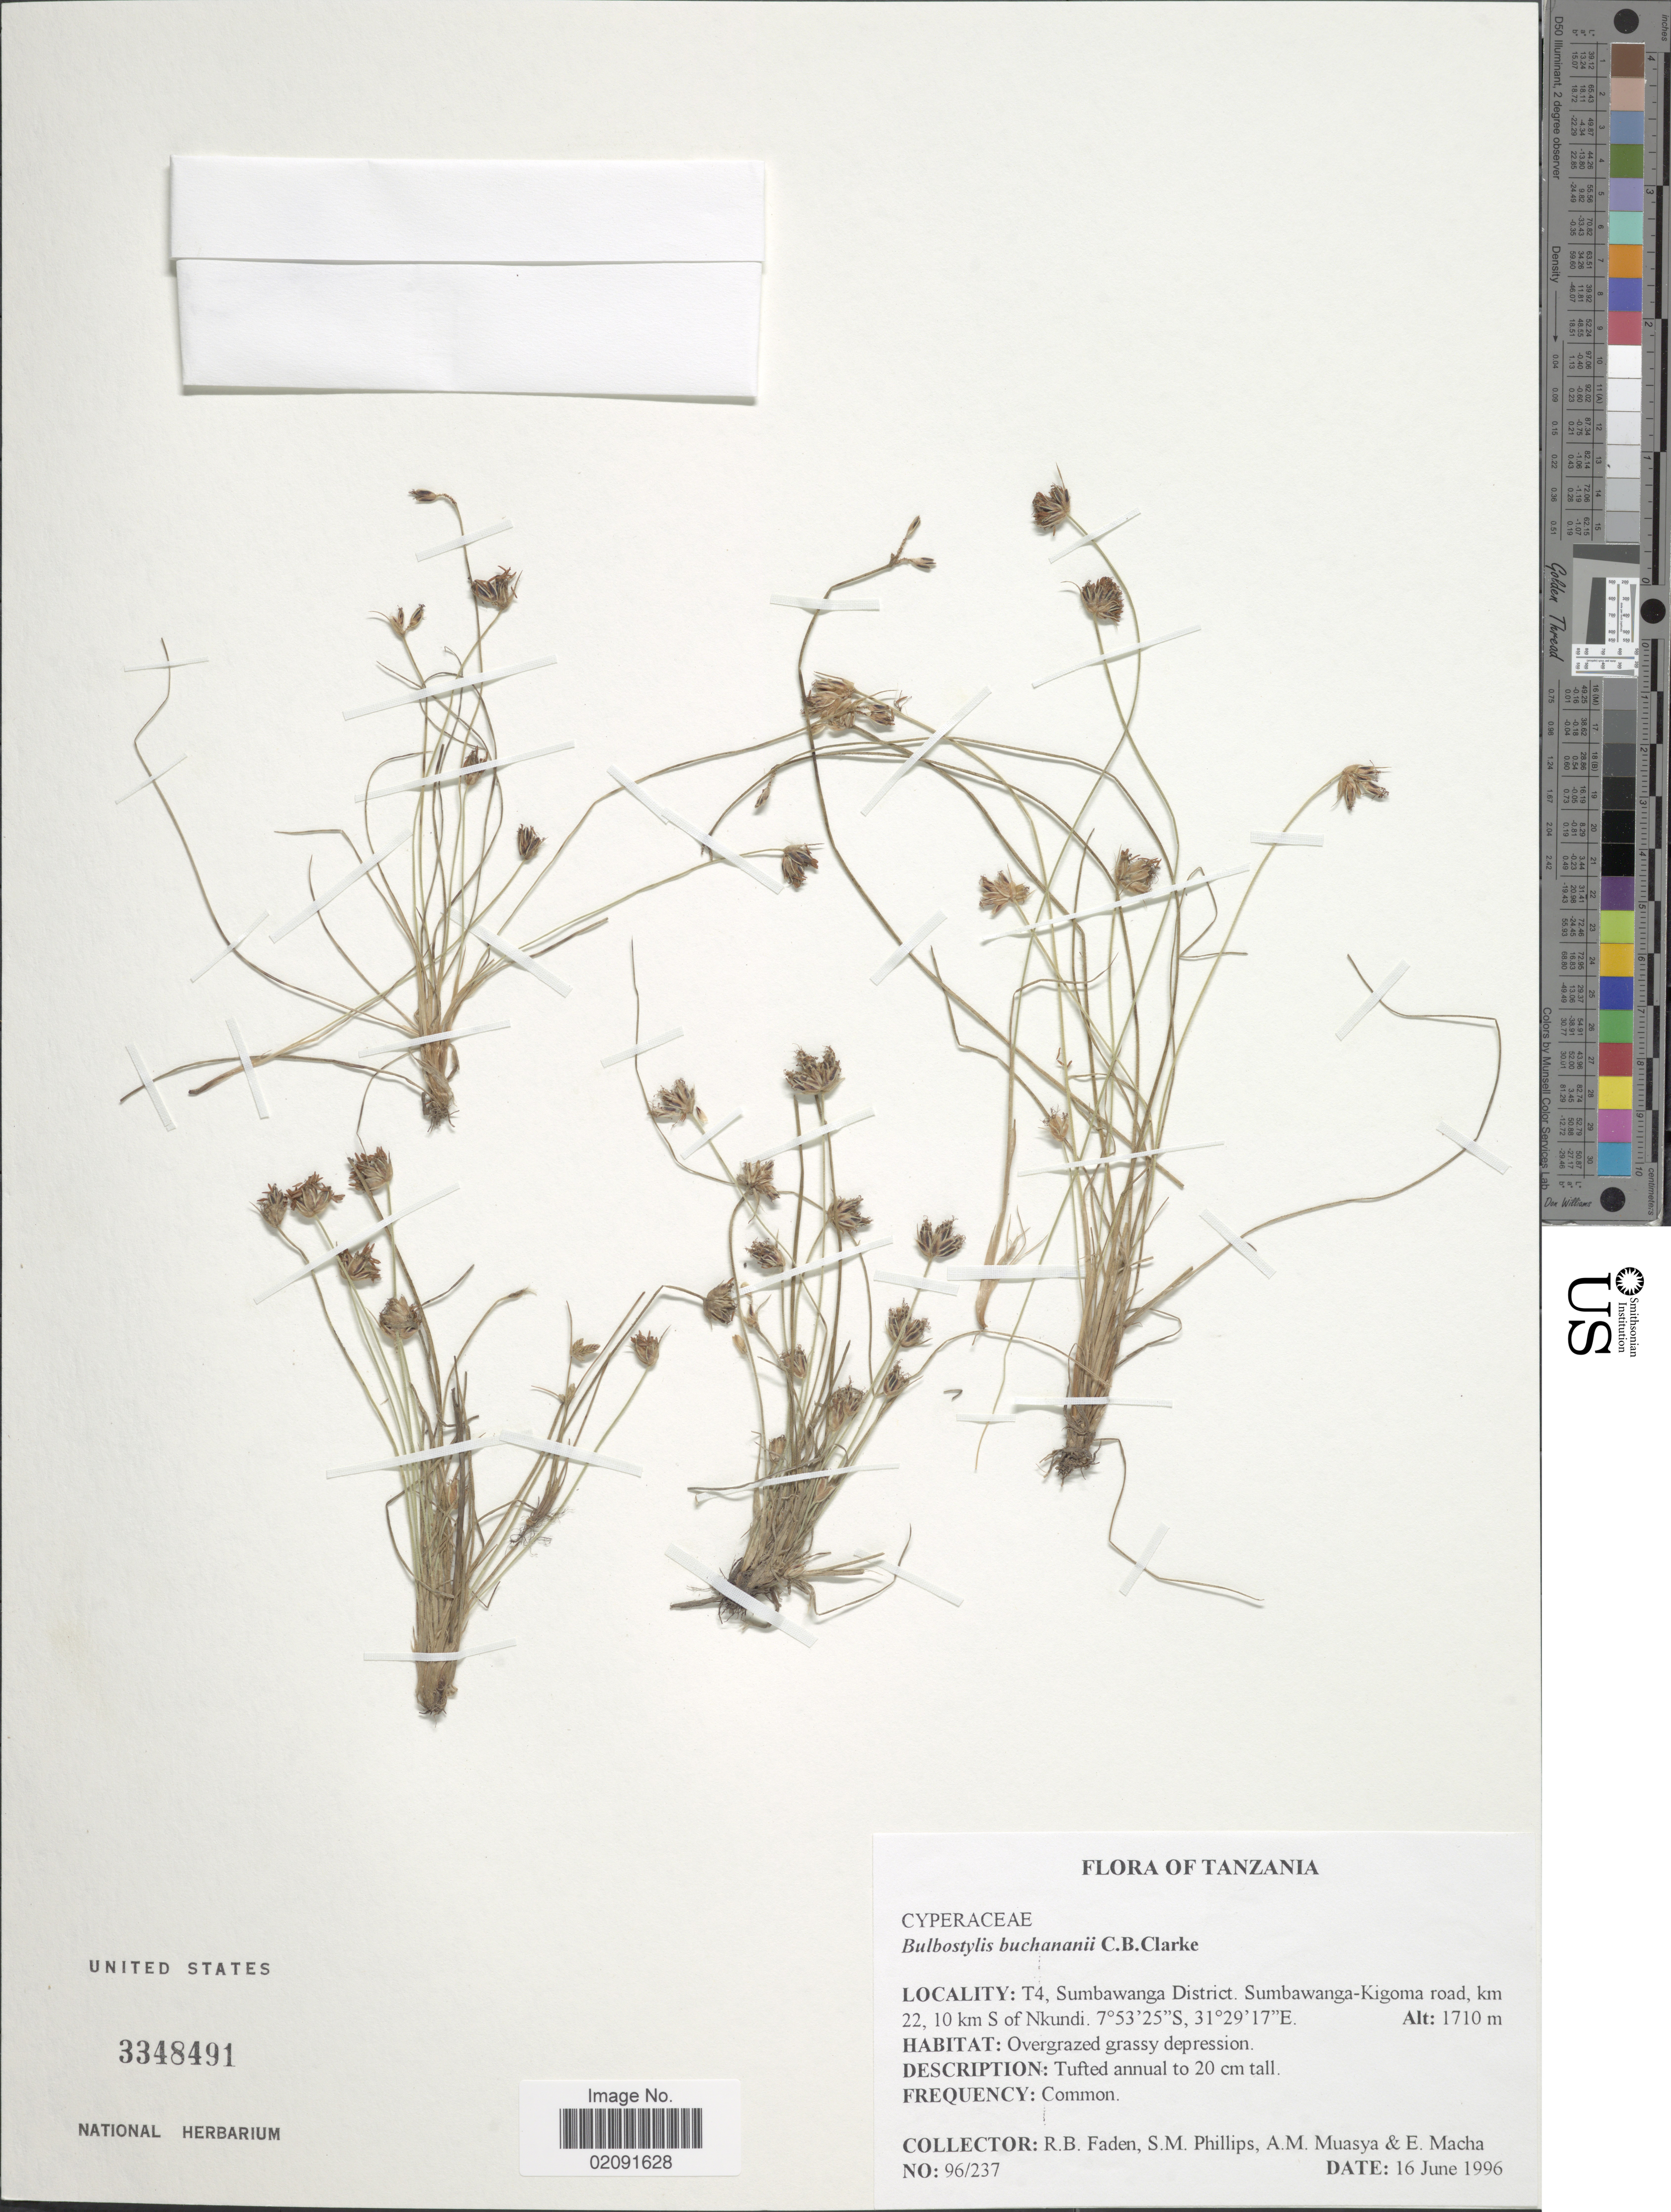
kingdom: Plantae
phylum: Tracheophyta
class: Liliopsida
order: Poales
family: Cyperaceae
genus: Bulbostylis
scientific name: Bulbostylis buchananii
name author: C.B. Clarke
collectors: R. B. Faden, S. M. Phillips, A. Muasya & E. Macha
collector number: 96/237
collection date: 1996-06-16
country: Tanzania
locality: T4, Sumbawanga District, Sumbawanga-Kigoma road, km 22, 10 km S of Nkundi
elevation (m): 1710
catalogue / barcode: US 3348491